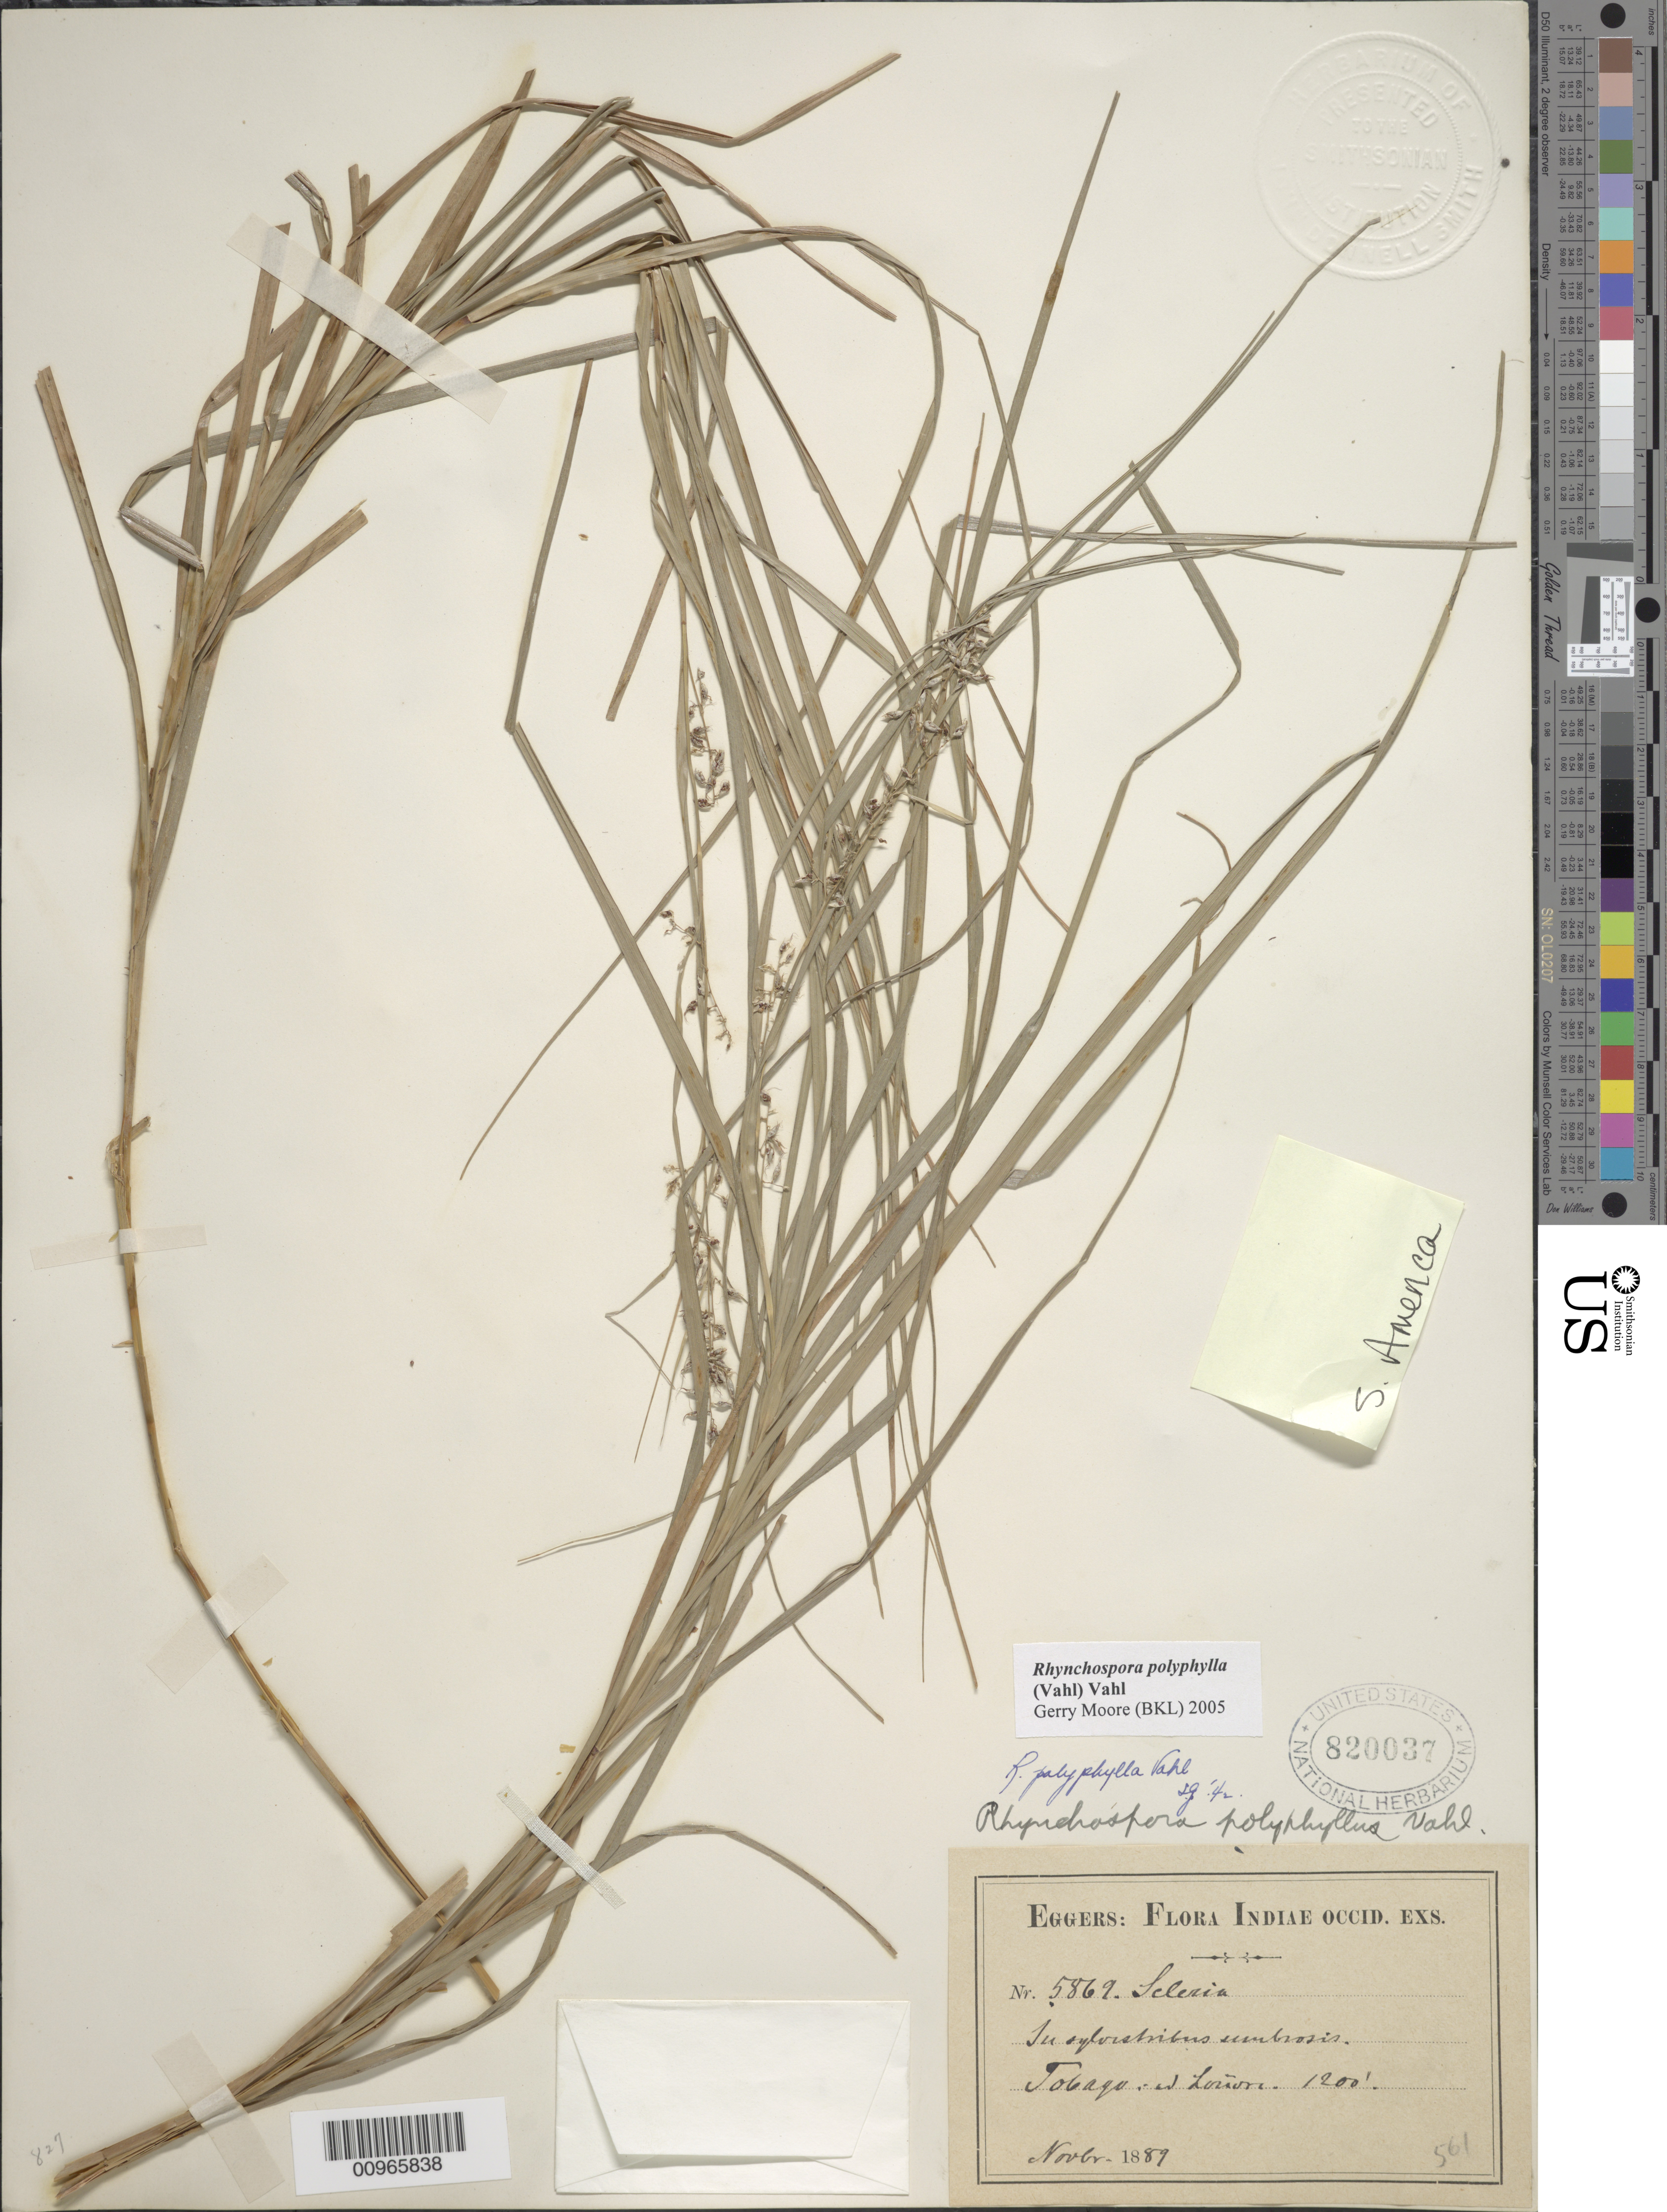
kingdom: Plantae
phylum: Tracheophyta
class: Liliopsida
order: Poales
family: Cyperaceae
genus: Rhynchospora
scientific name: Rhynchospora polyphylla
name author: (Vahl) Vahl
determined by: Moore, G.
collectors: H. F. A. von Eggers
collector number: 5896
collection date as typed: Nov 1889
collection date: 1889-11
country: Trinidad and Tobago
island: Tobago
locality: Ad "Loriori"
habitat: In sylvistritus "umbrosis"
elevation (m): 366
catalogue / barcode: US 820037